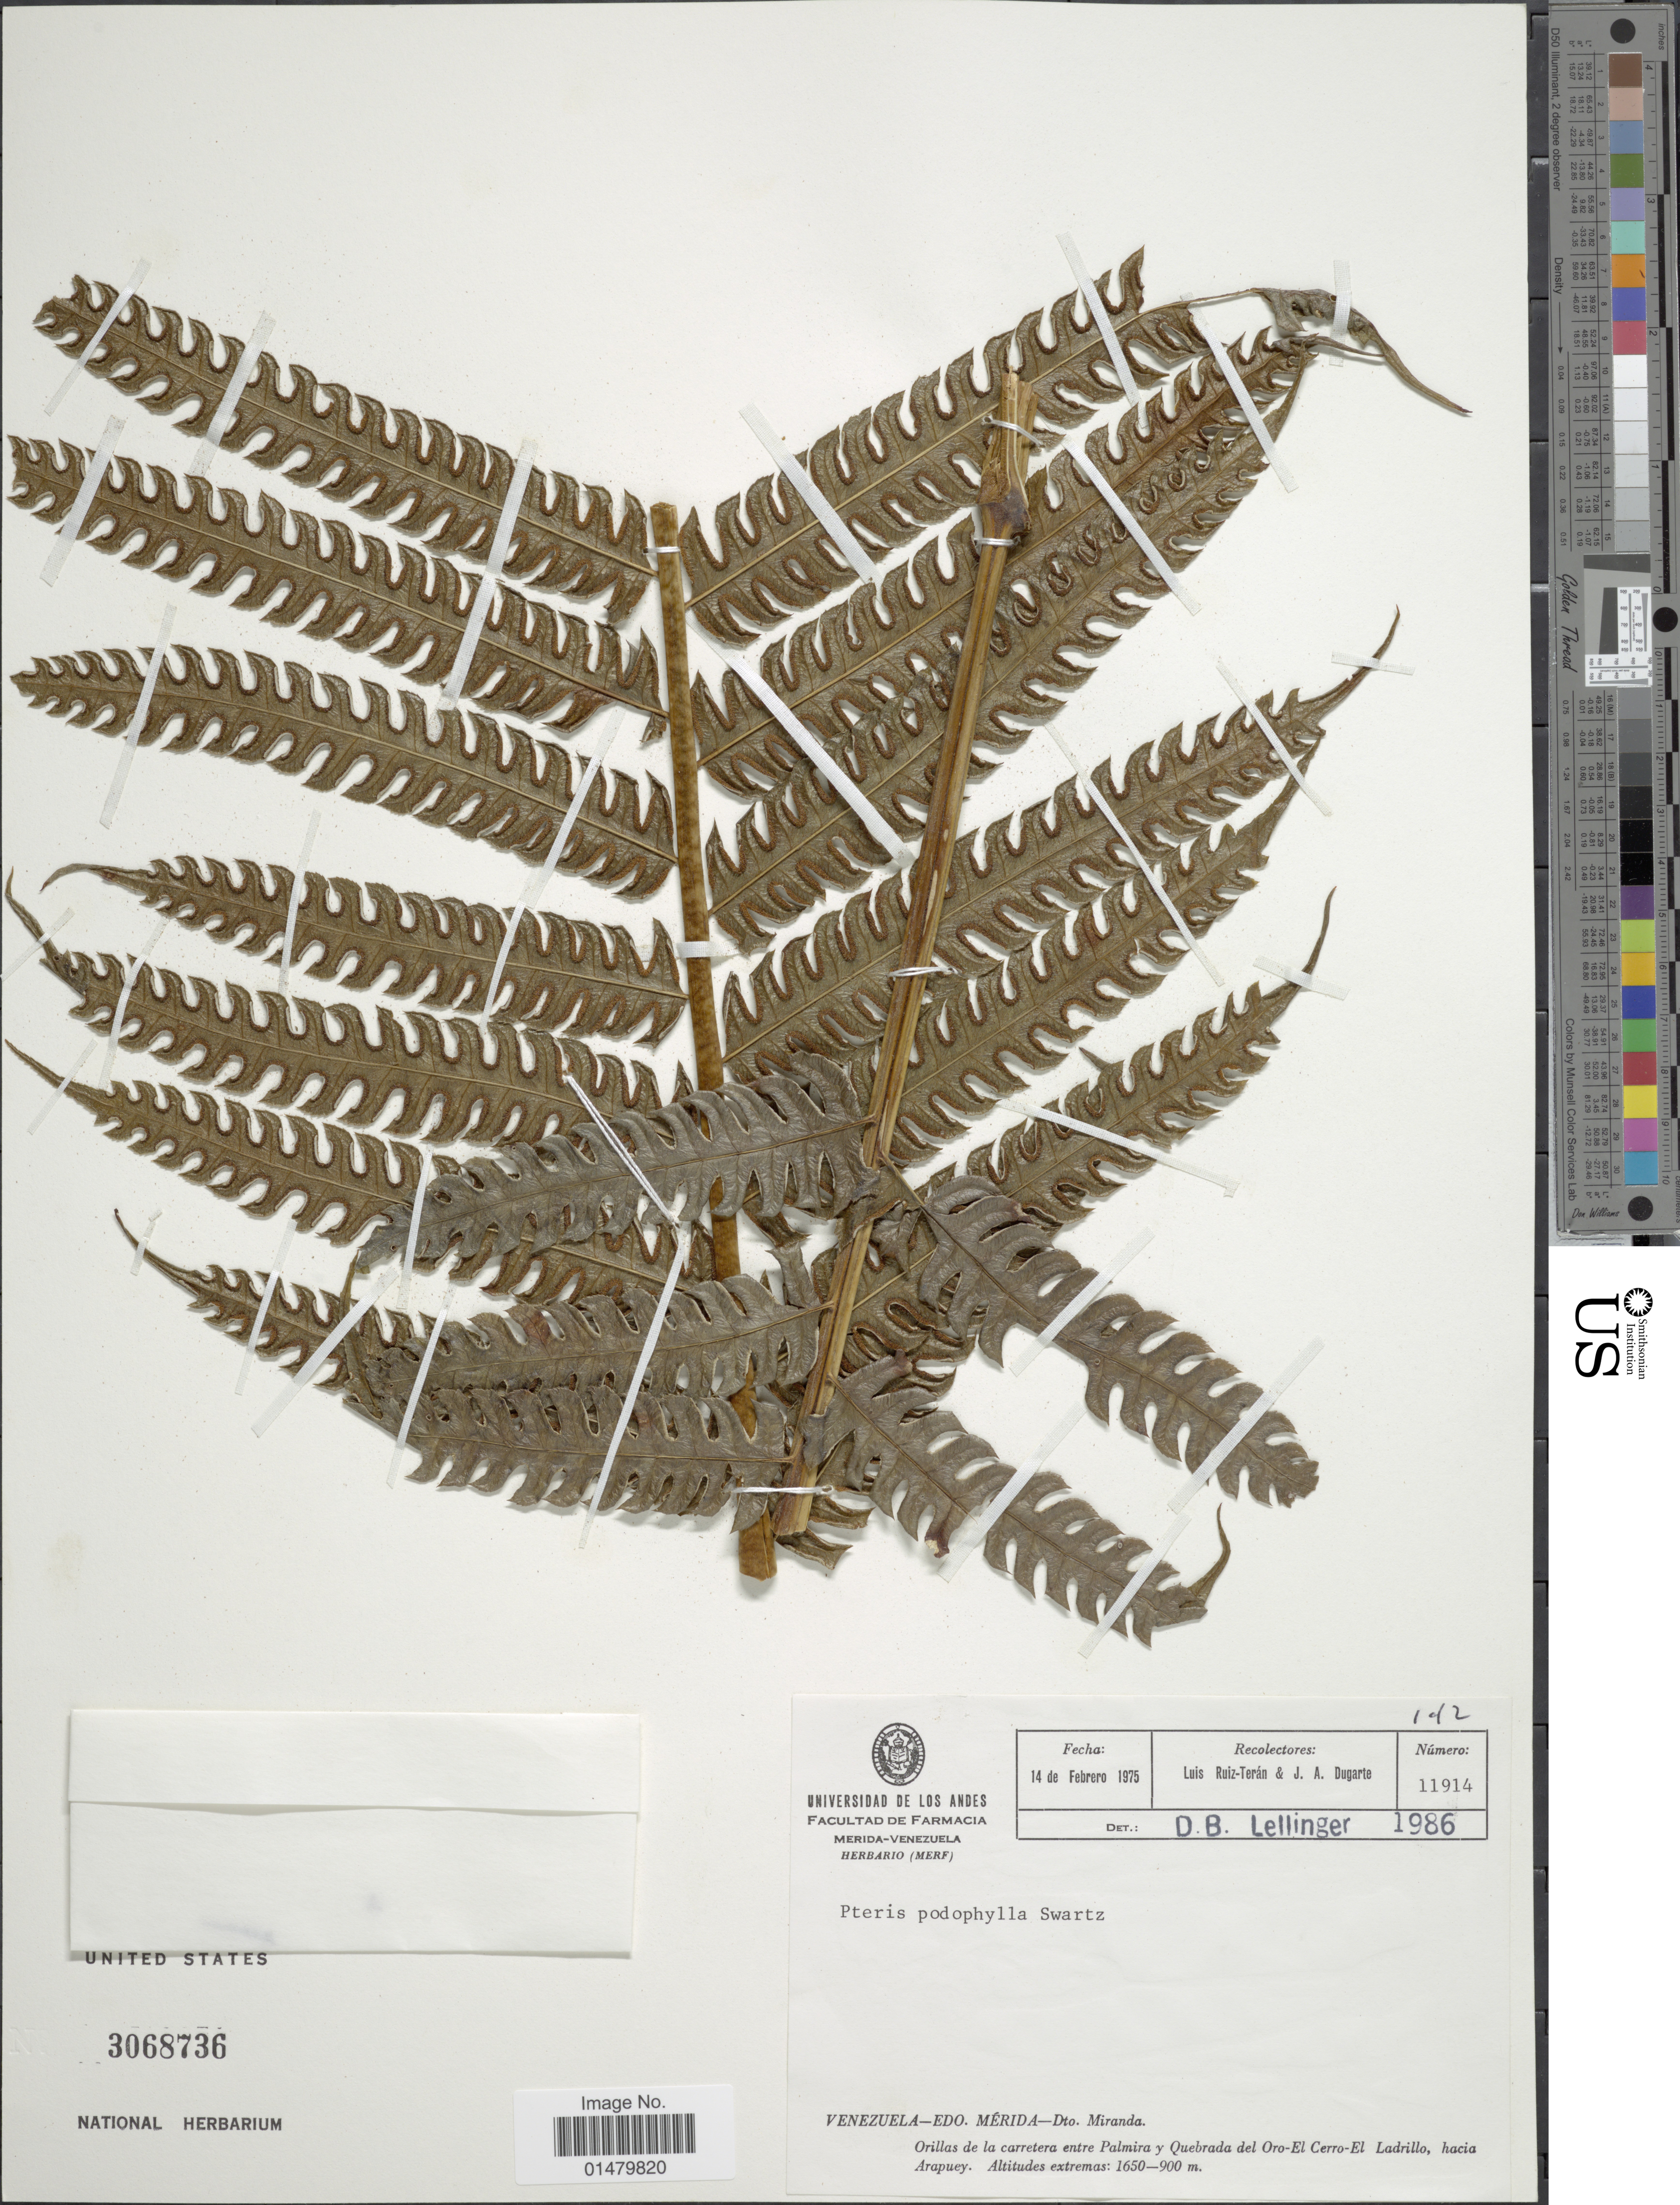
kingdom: Plantae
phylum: Tracheophyta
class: Polypodiopsida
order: Polypodiales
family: Pteridaceae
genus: Pteris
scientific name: Pteris podophylla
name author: Sw.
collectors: L. E. Ruíz-Terán & J. Dugarte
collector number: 11914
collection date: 1975-02-14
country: Venezuela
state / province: Mérida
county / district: Miranda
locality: Orillas de la carretera entre Palmira y Quebrada del Oro-El Cerro-El Ladrillo, hacia Arapuey.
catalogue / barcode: US 3068736